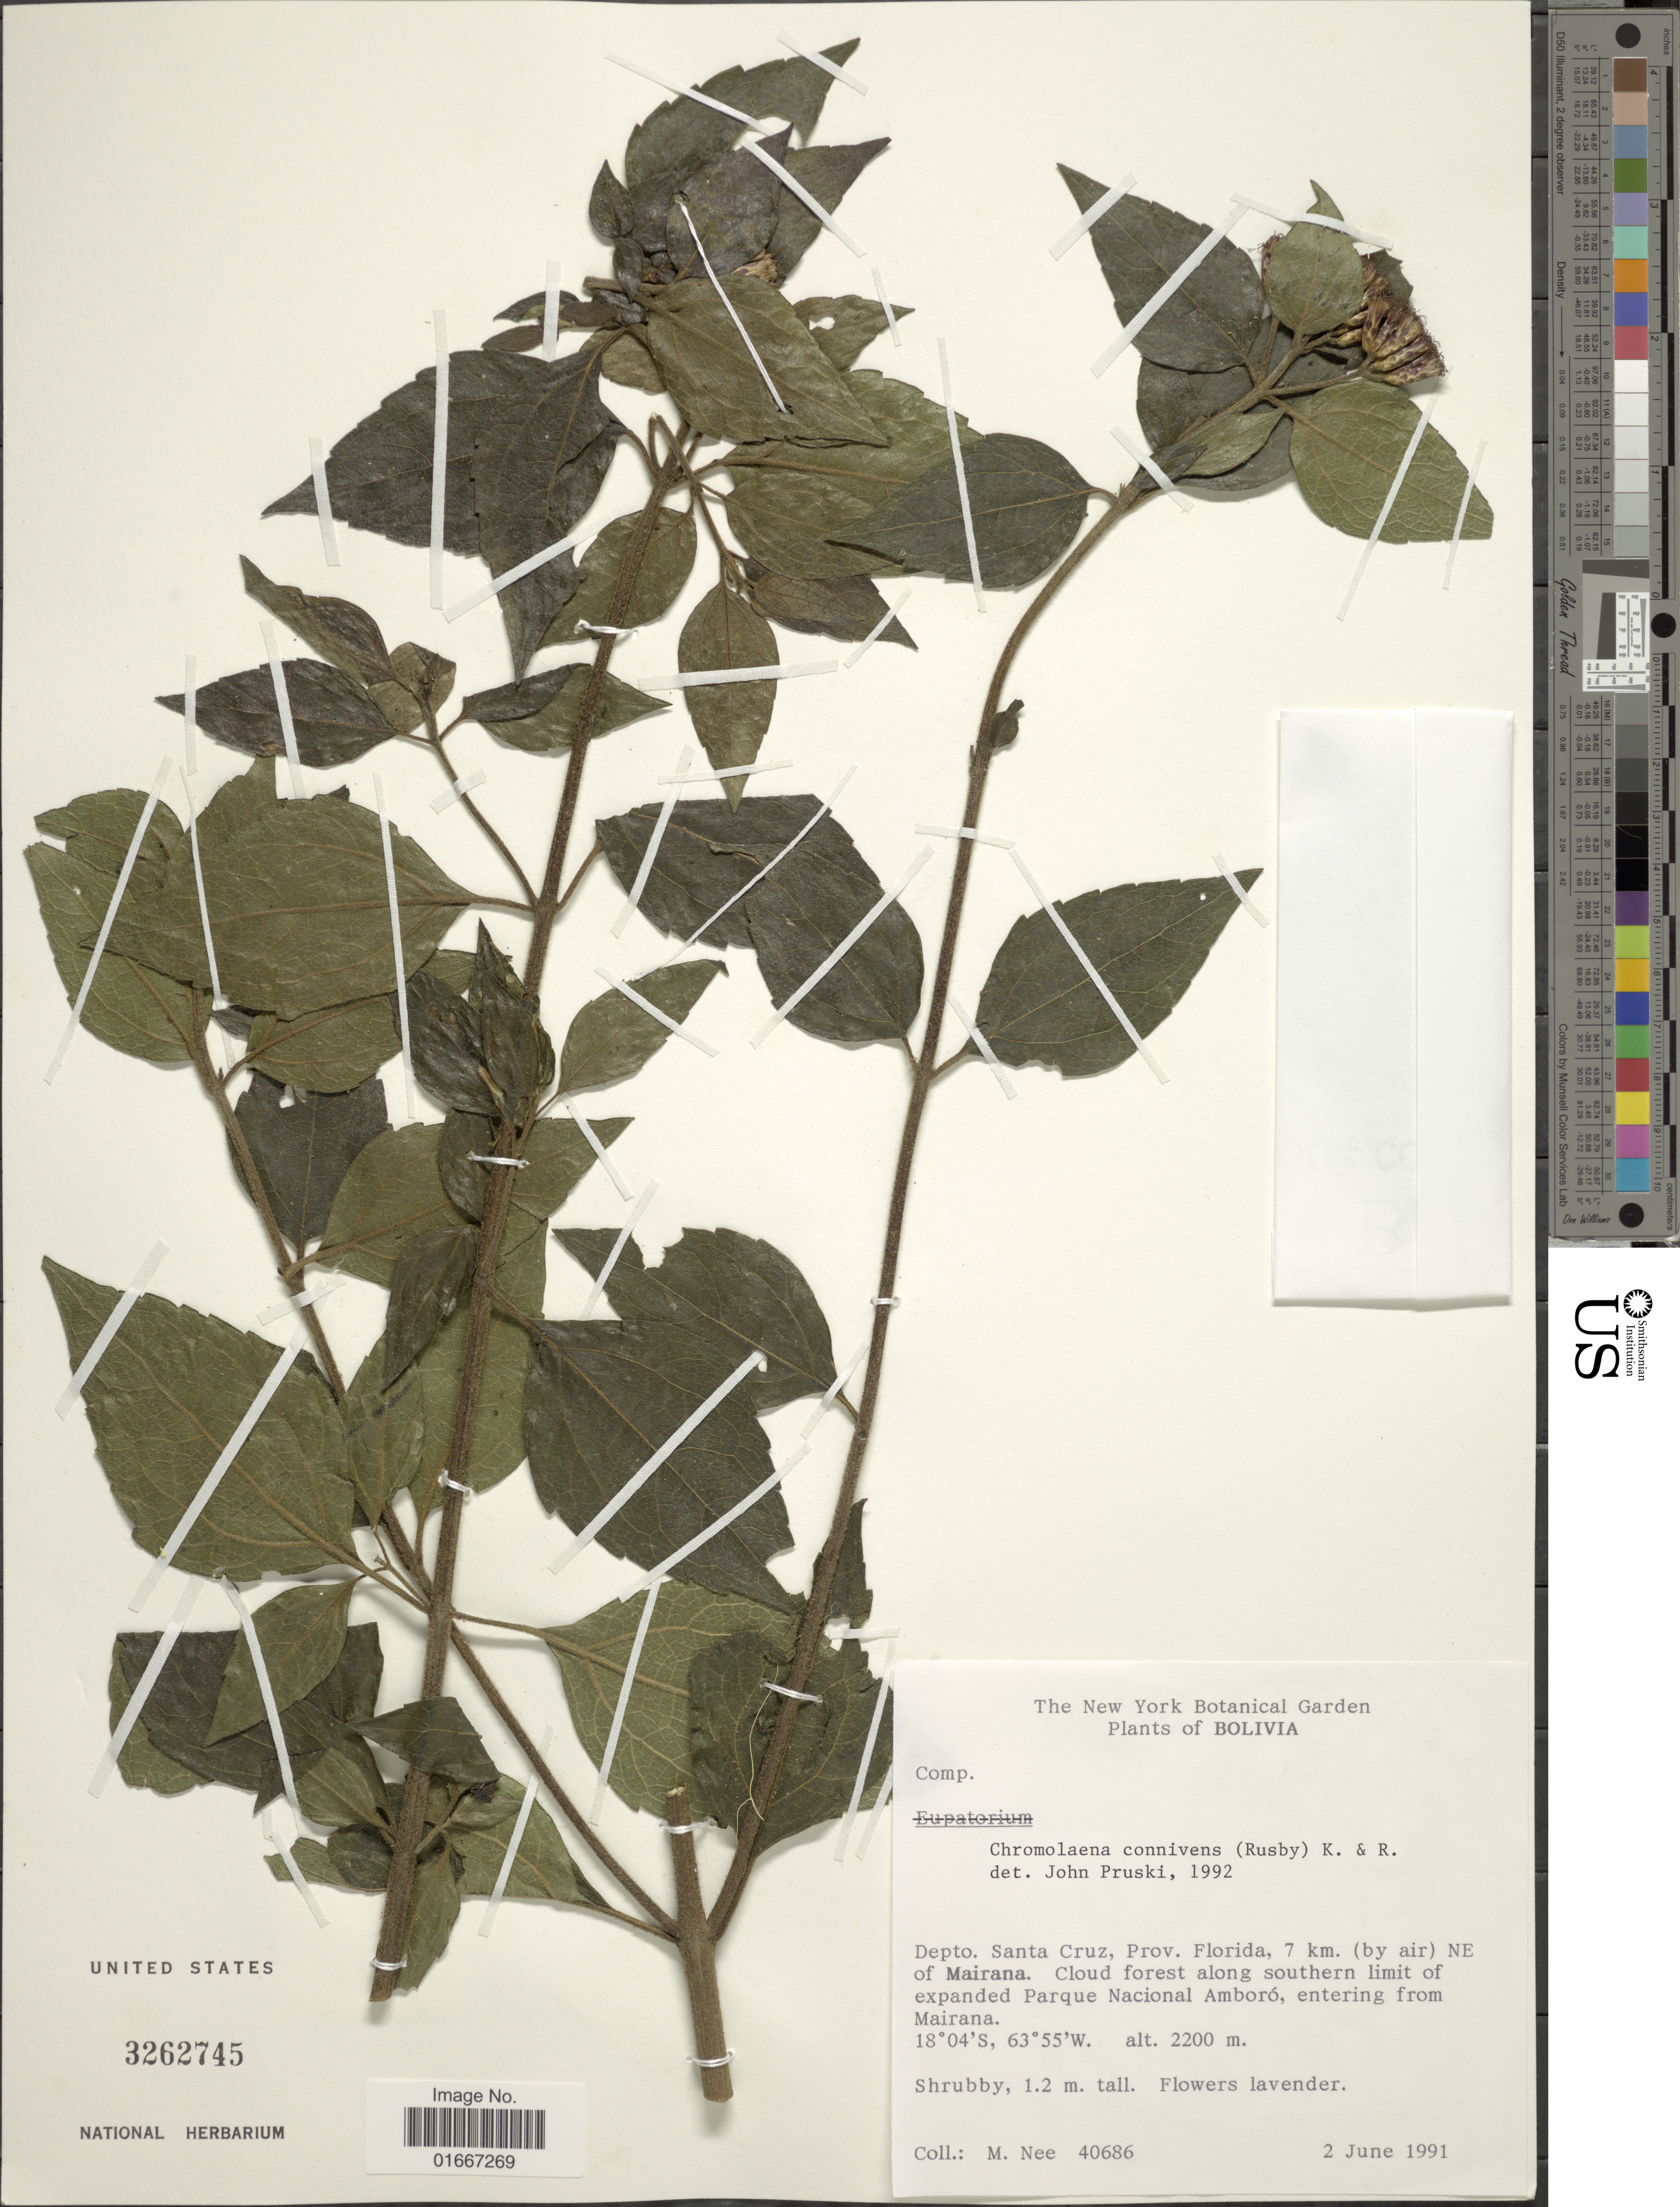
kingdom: Plantae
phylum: Tracheophyta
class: Magnoliopsida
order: Asterales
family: Asteraceae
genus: Chromolaena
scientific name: Chromolaena connivens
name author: (Rusby) R.M. King & H. Rob.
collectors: M. Nee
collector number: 40686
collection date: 1991-06-02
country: Bolivia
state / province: Santa Cruz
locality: Prov. Florida, 7 km (by air) NE of Mairana. Cloud forest along southern limit of expanded Parque Nacioal Amboro, entering from Mairana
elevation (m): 2200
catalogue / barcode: US 3262745